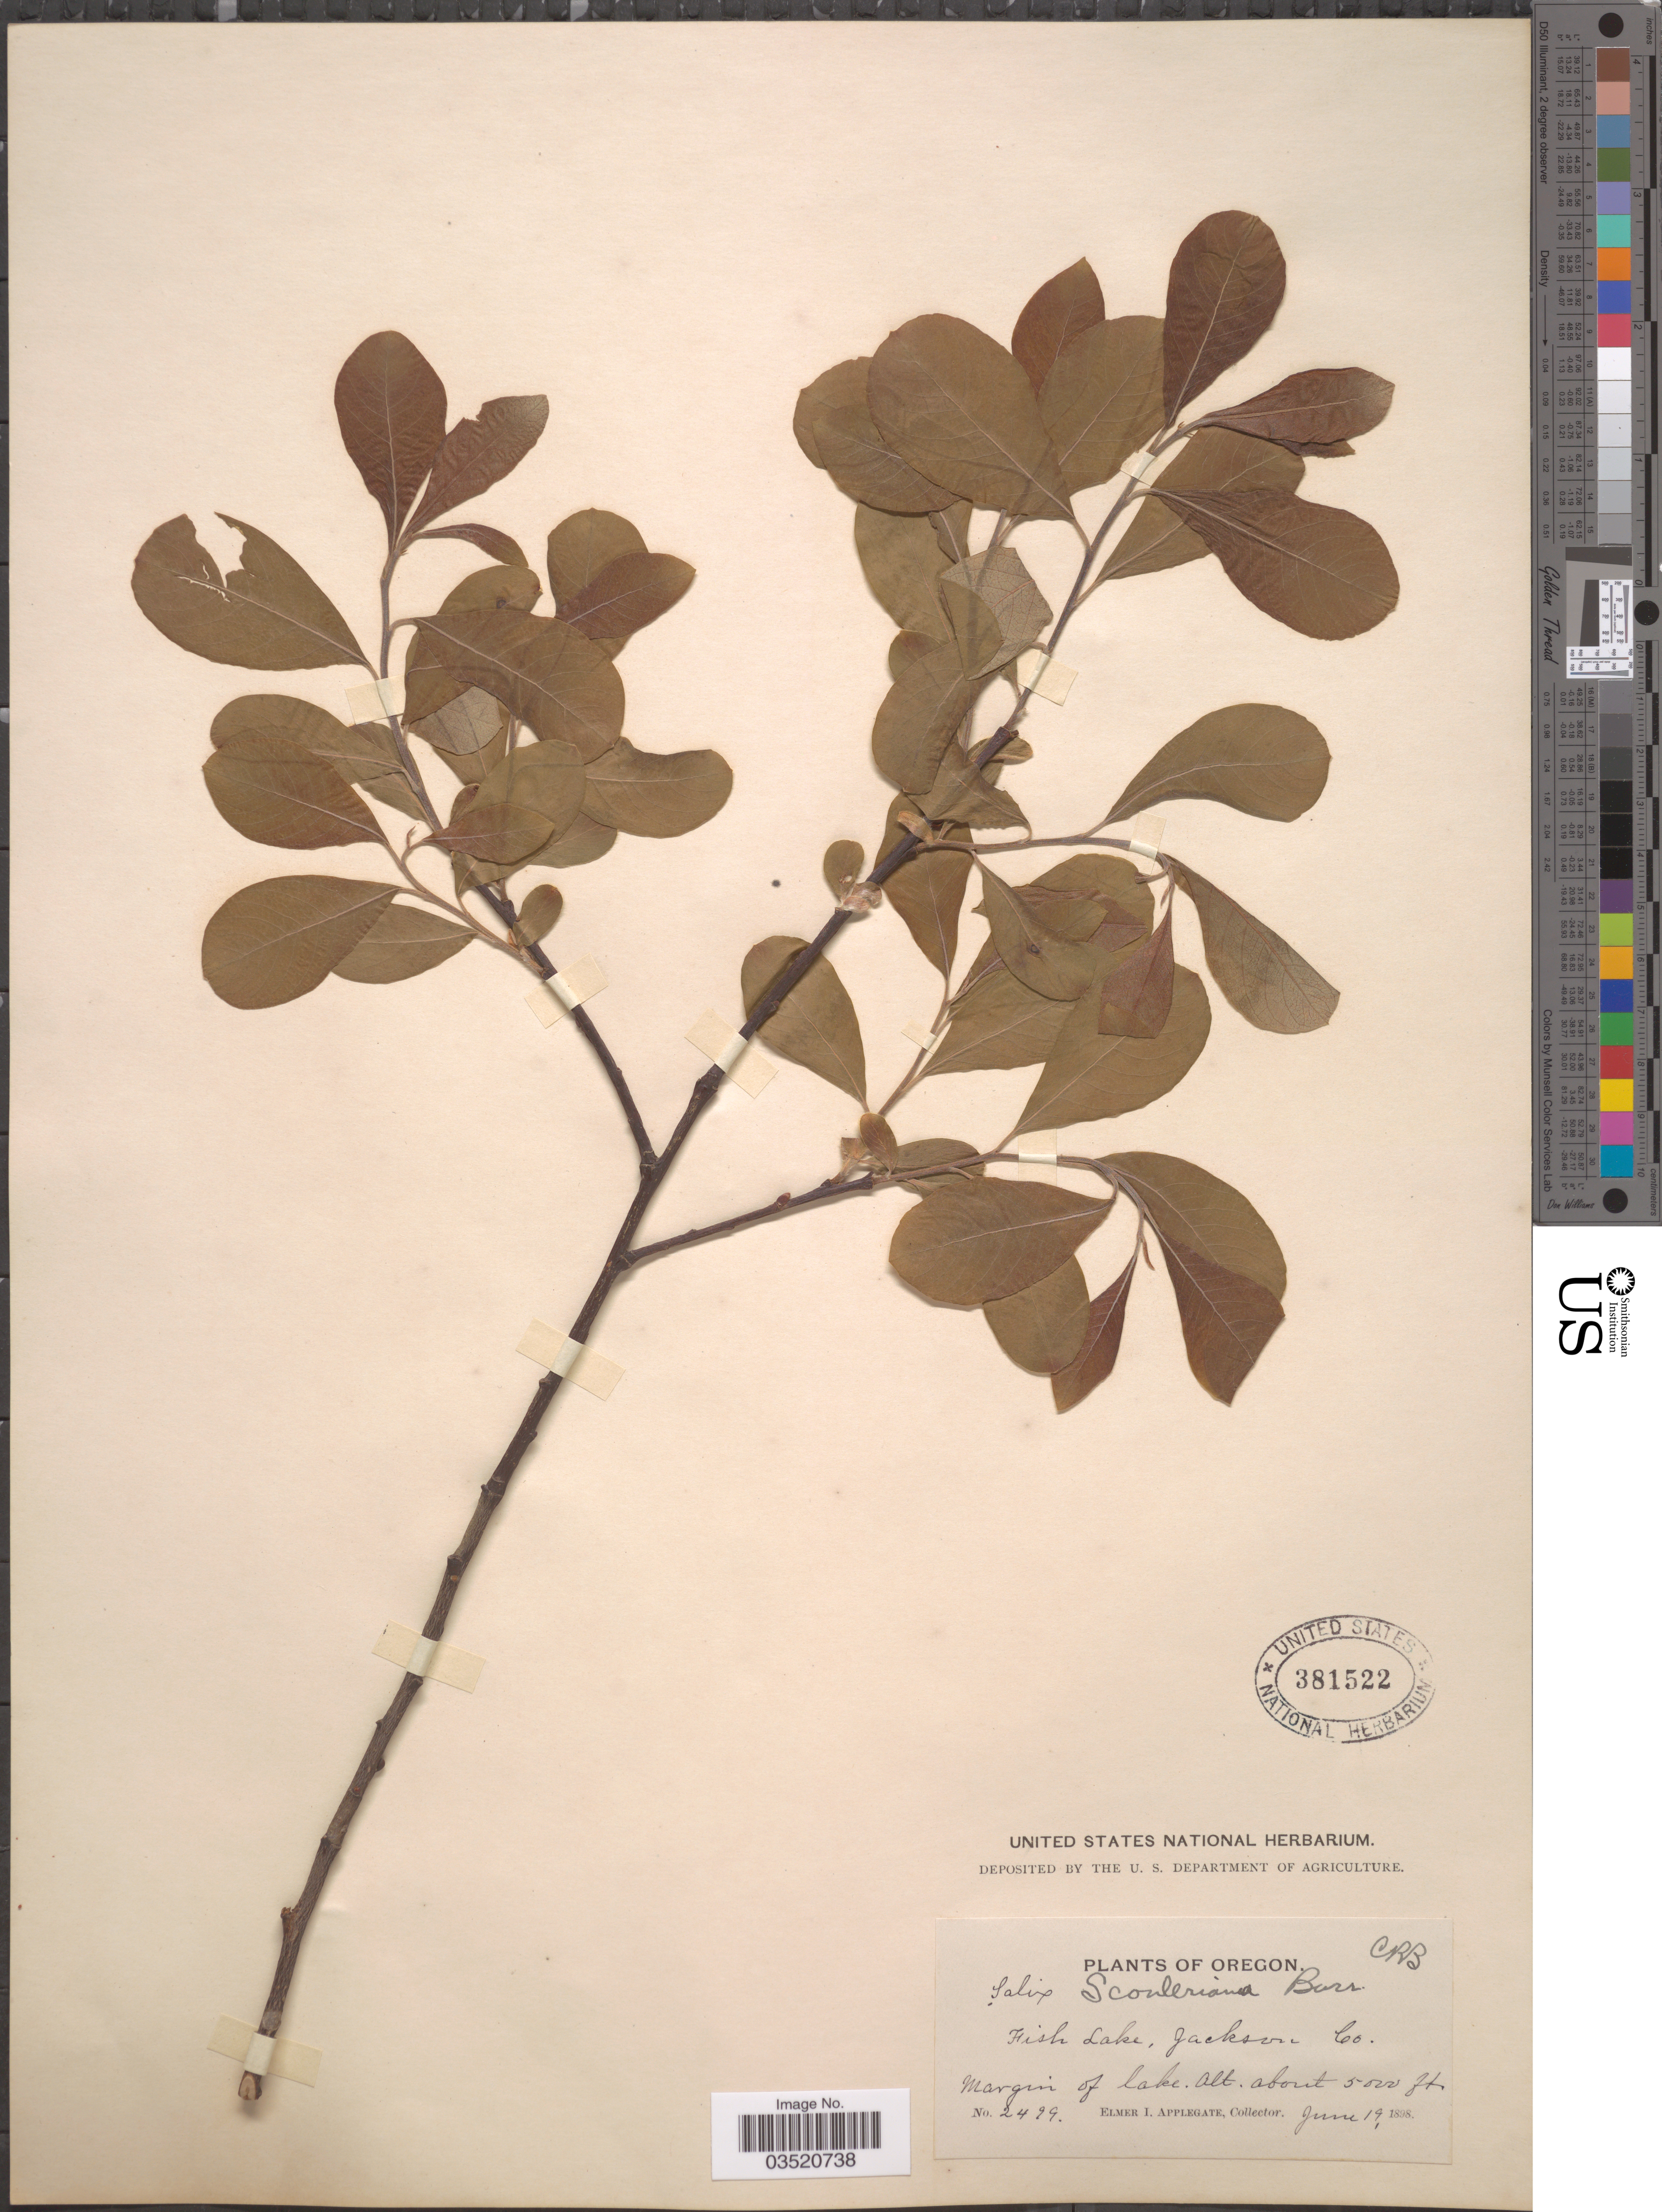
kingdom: Plantae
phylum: Tracheophyta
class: Magnoliopsida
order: Malpighiales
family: Salicaceae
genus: Salix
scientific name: Salix scouleriana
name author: Barratt ex Hook.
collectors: E. I. Applegate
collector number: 2499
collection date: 1898-06-19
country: United States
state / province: Oregon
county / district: Jackson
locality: Fish Lake, Jackson Co. Margin of lake.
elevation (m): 1524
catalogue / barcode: US 381522